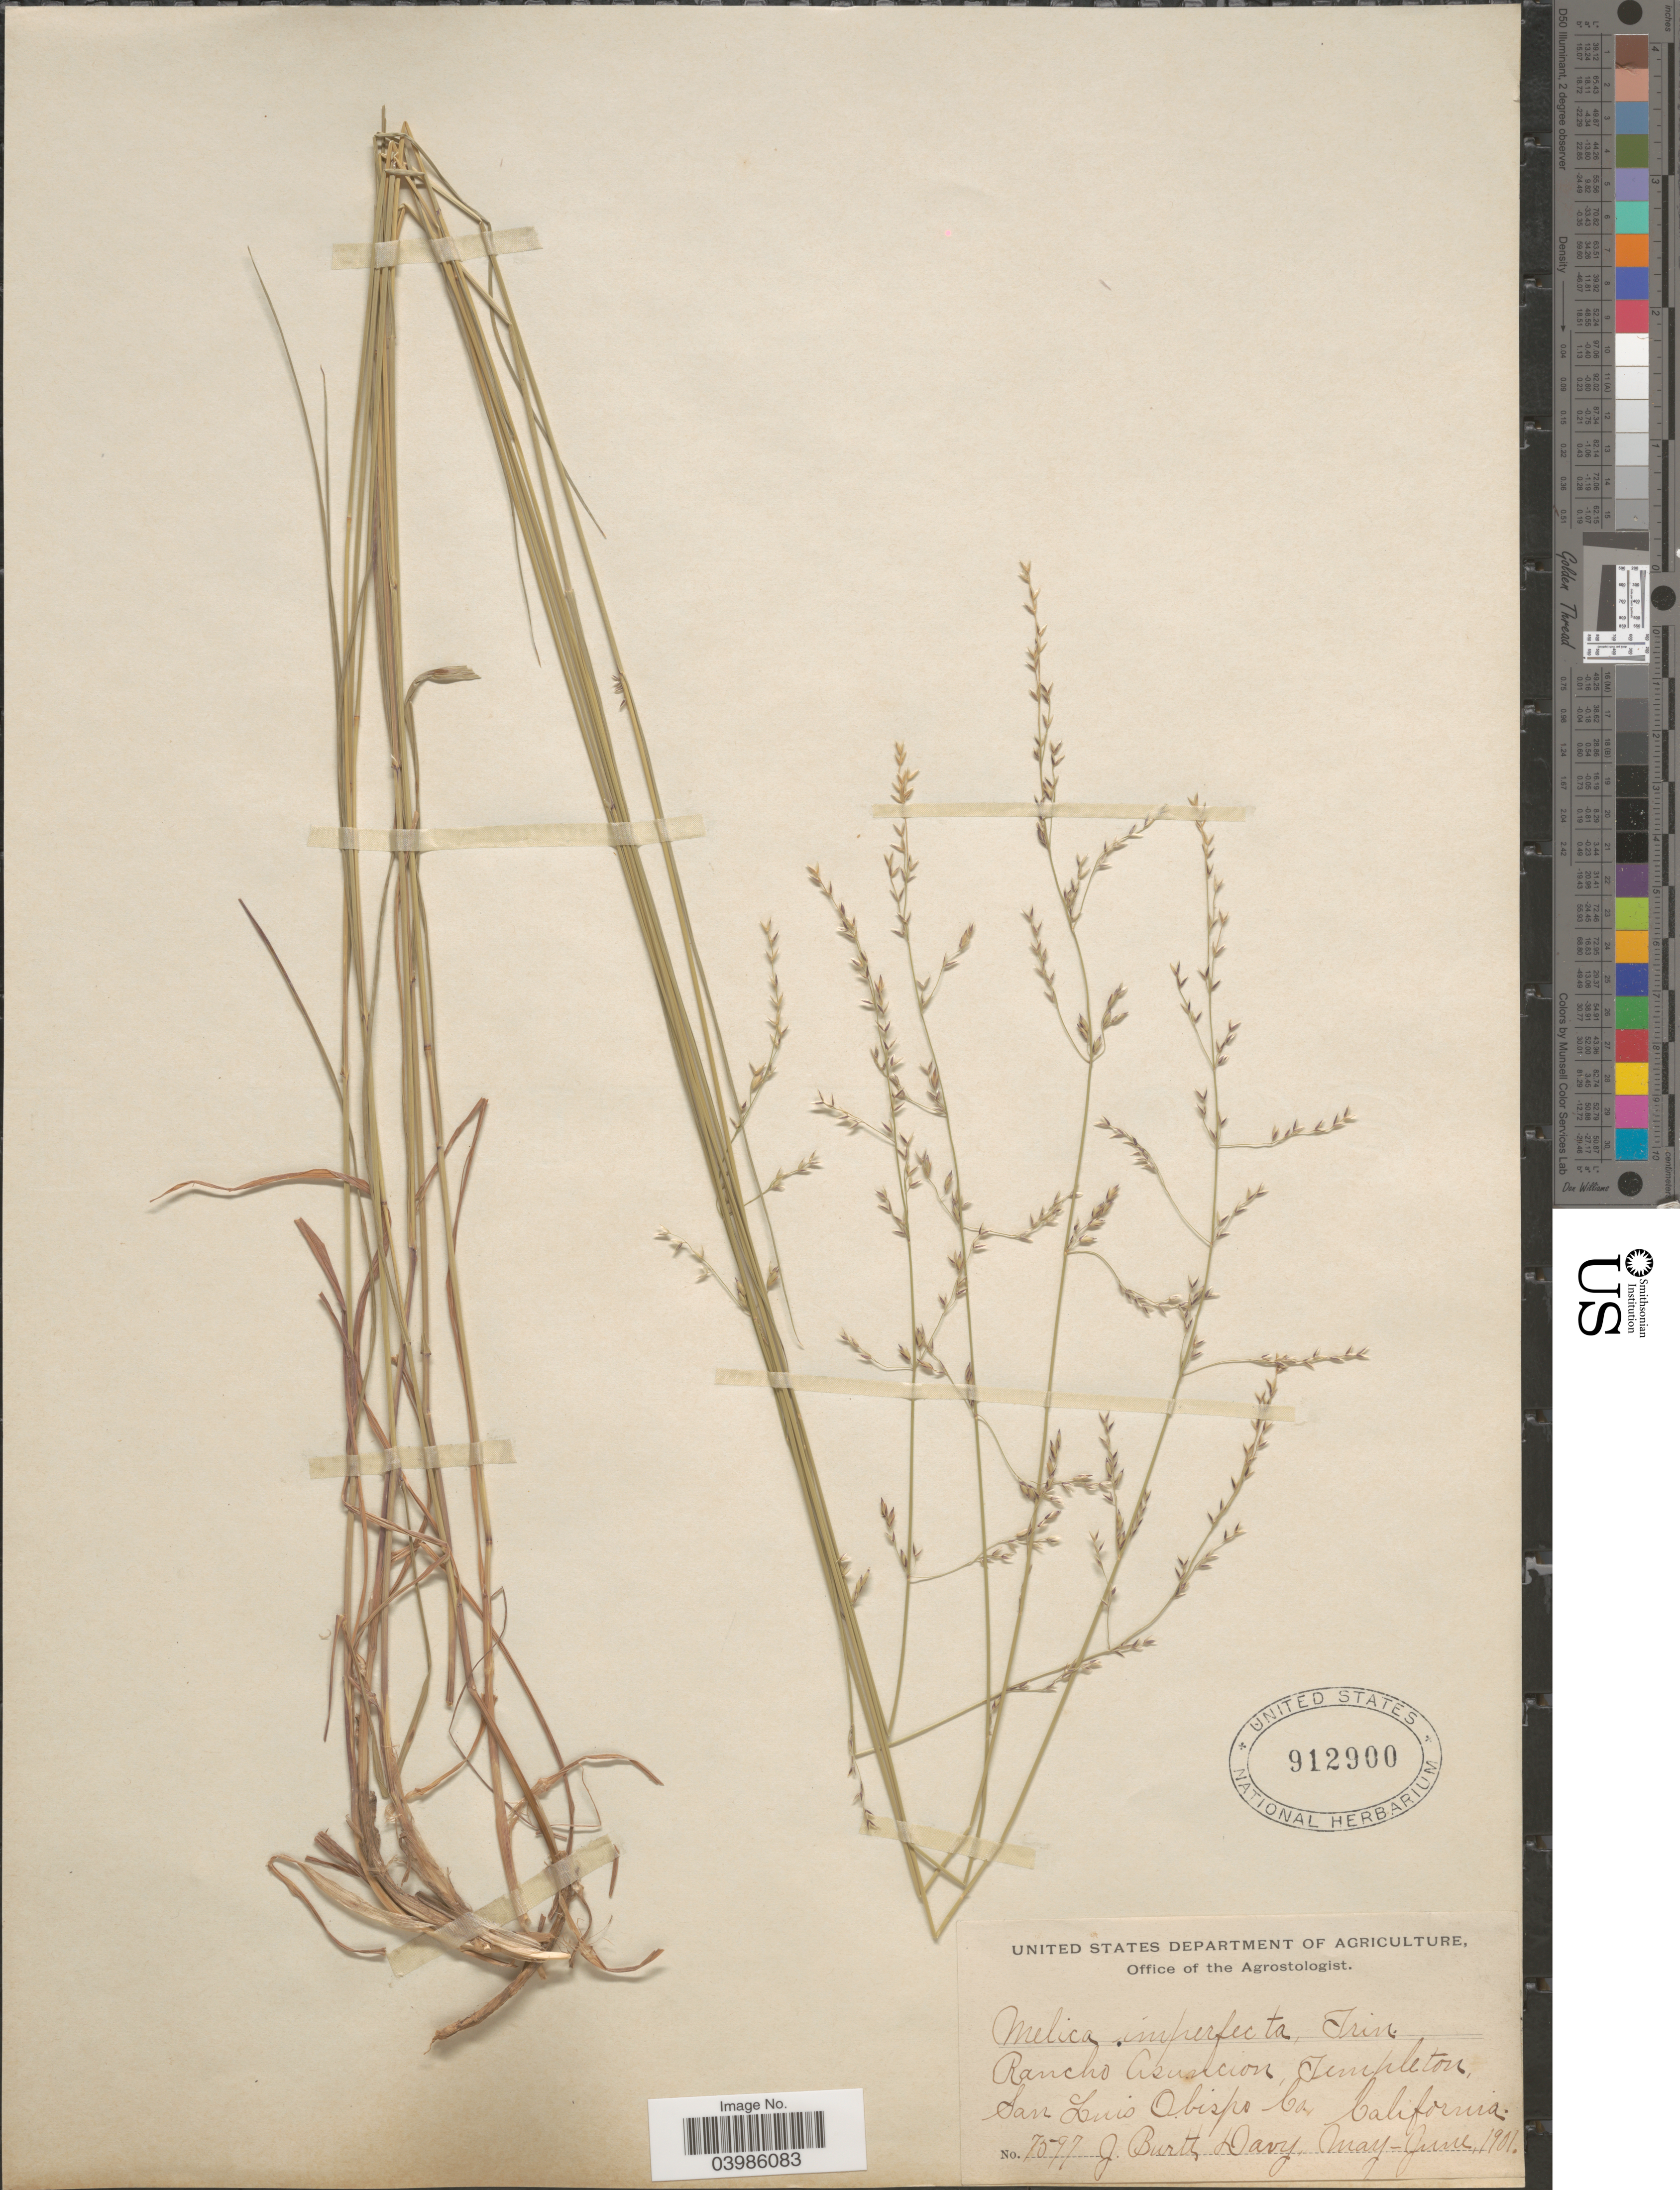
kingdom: Plantae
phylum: Tracheophyta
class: Liliopsida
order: Poales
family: Poaceae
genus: Melica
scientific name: Melica imperfecta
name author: Trin.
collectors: J. Burtt Davy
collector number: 7597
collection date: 1901-05/1901-06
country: United States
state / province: California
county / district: San Luis Obispo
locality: Rancho Asuncion, Templeton, San Luis Obispo Co.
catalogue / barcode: US 912900